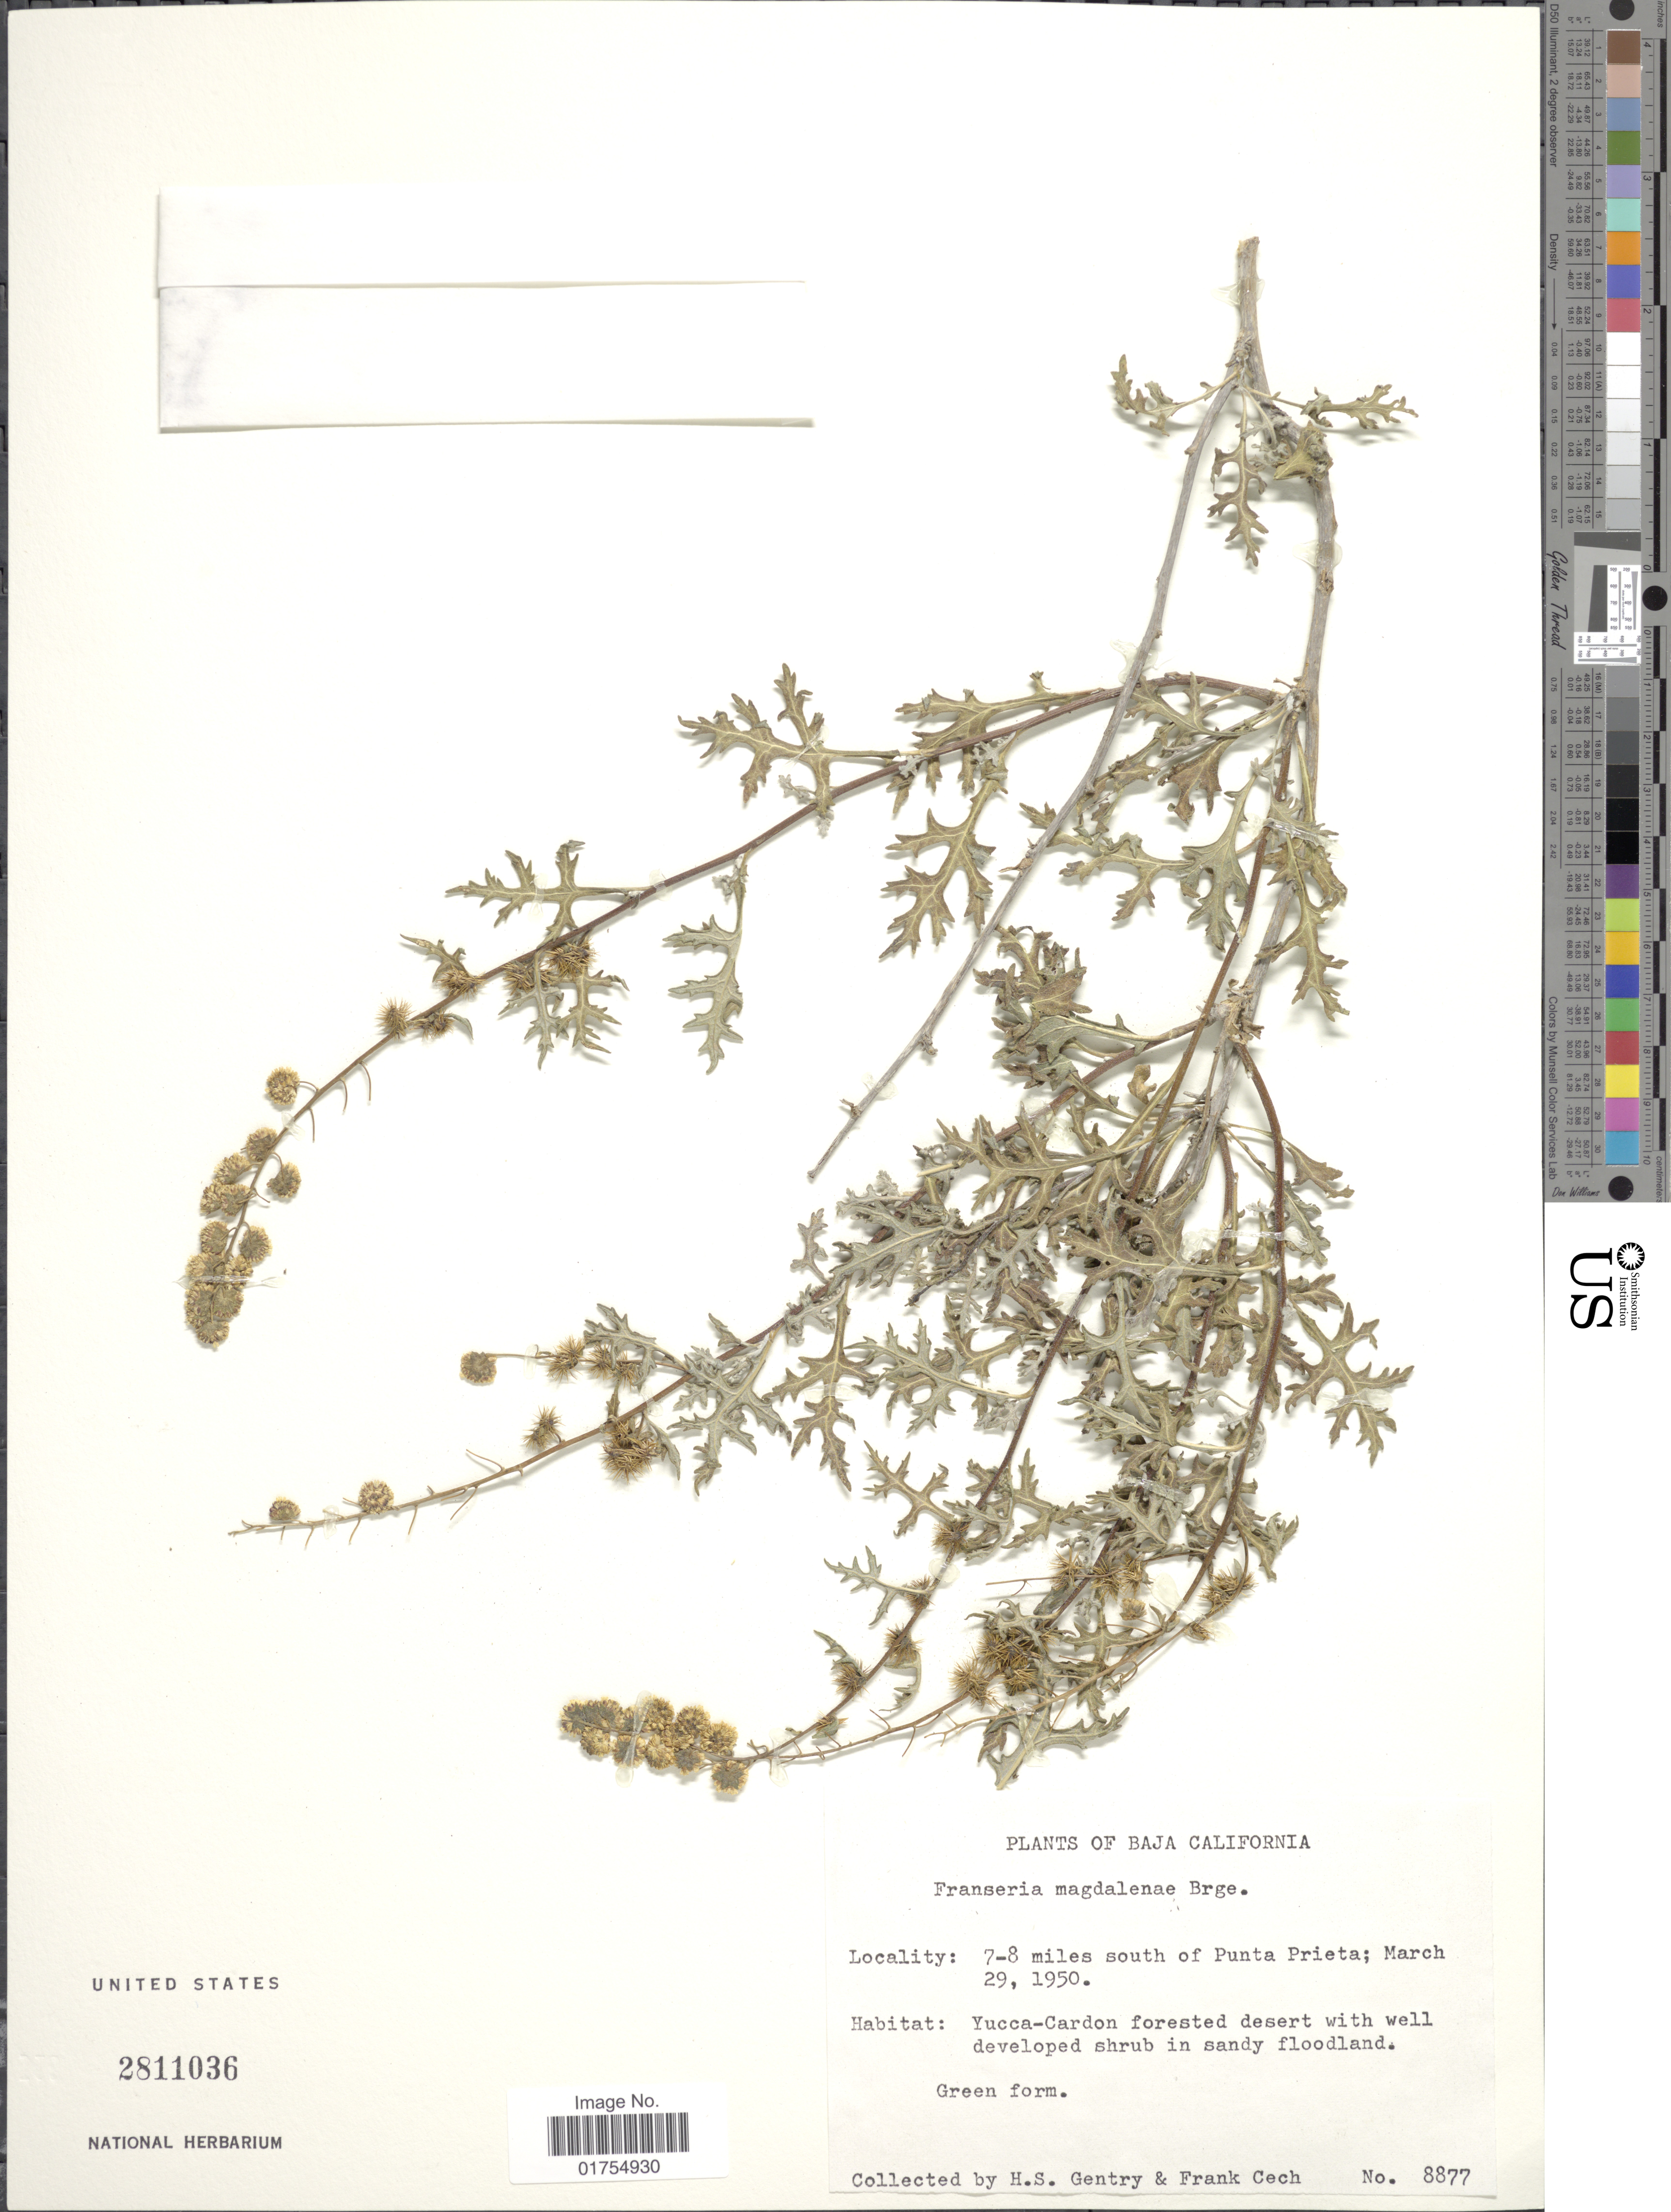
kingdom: Plantae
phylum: Tracheophyta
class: Magnoliopsida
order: Asterales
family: Asteraceae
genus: Franseria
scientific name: Franseria magdalenae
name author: Brandegee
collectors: H. S. Gentry & F. Cech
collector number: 8877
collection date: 1950-03-29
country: Mexico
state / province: Baja California Norte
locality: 7-8 miles south of Punta Prieta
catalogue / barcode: US 2811036